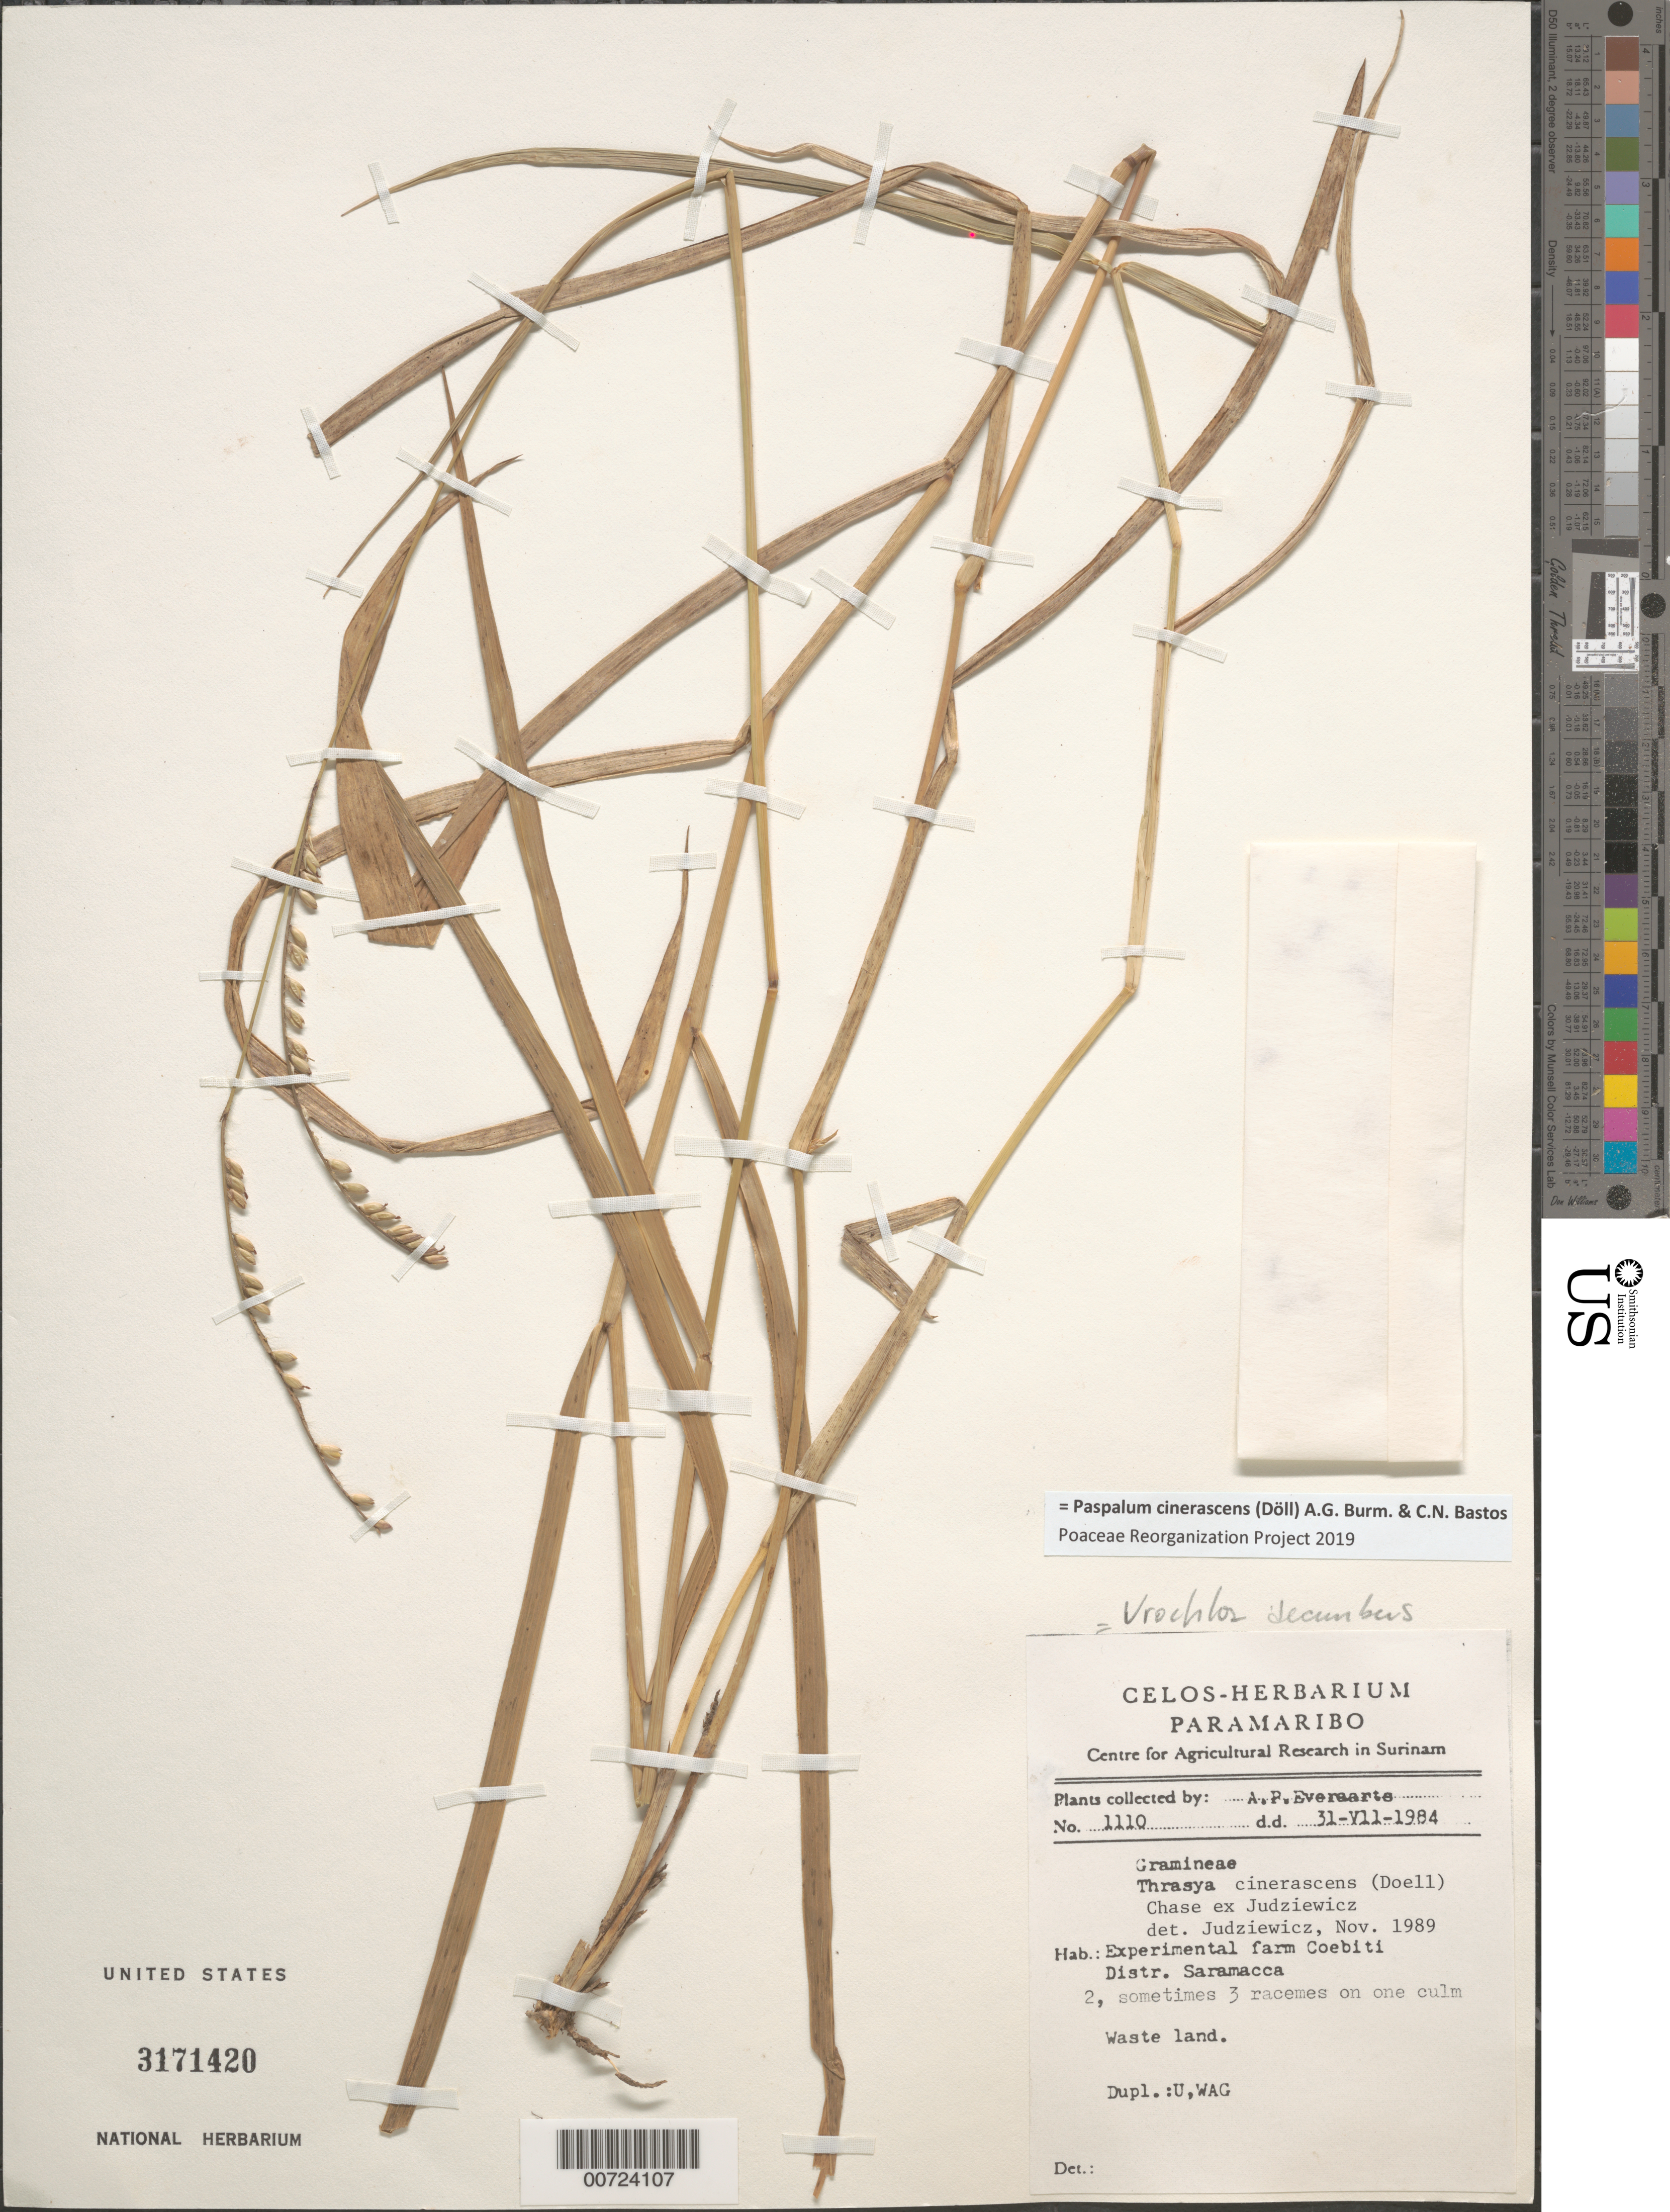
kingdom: Plantae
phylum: Tracheophyta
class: Liliopsida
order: Poales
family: Poaceae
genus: Thrasya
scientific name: Thrasya cinerascens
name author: (Döll) Judz.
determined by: Judziewicz, E. J.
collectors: A. Everaarts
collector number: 1110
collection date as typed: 31-Jul-84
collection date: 1984-07-31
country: Suriname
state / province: Saramacca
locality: Coebiti Experimental Farm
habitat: Exp. Farm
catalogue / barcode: US 3171420